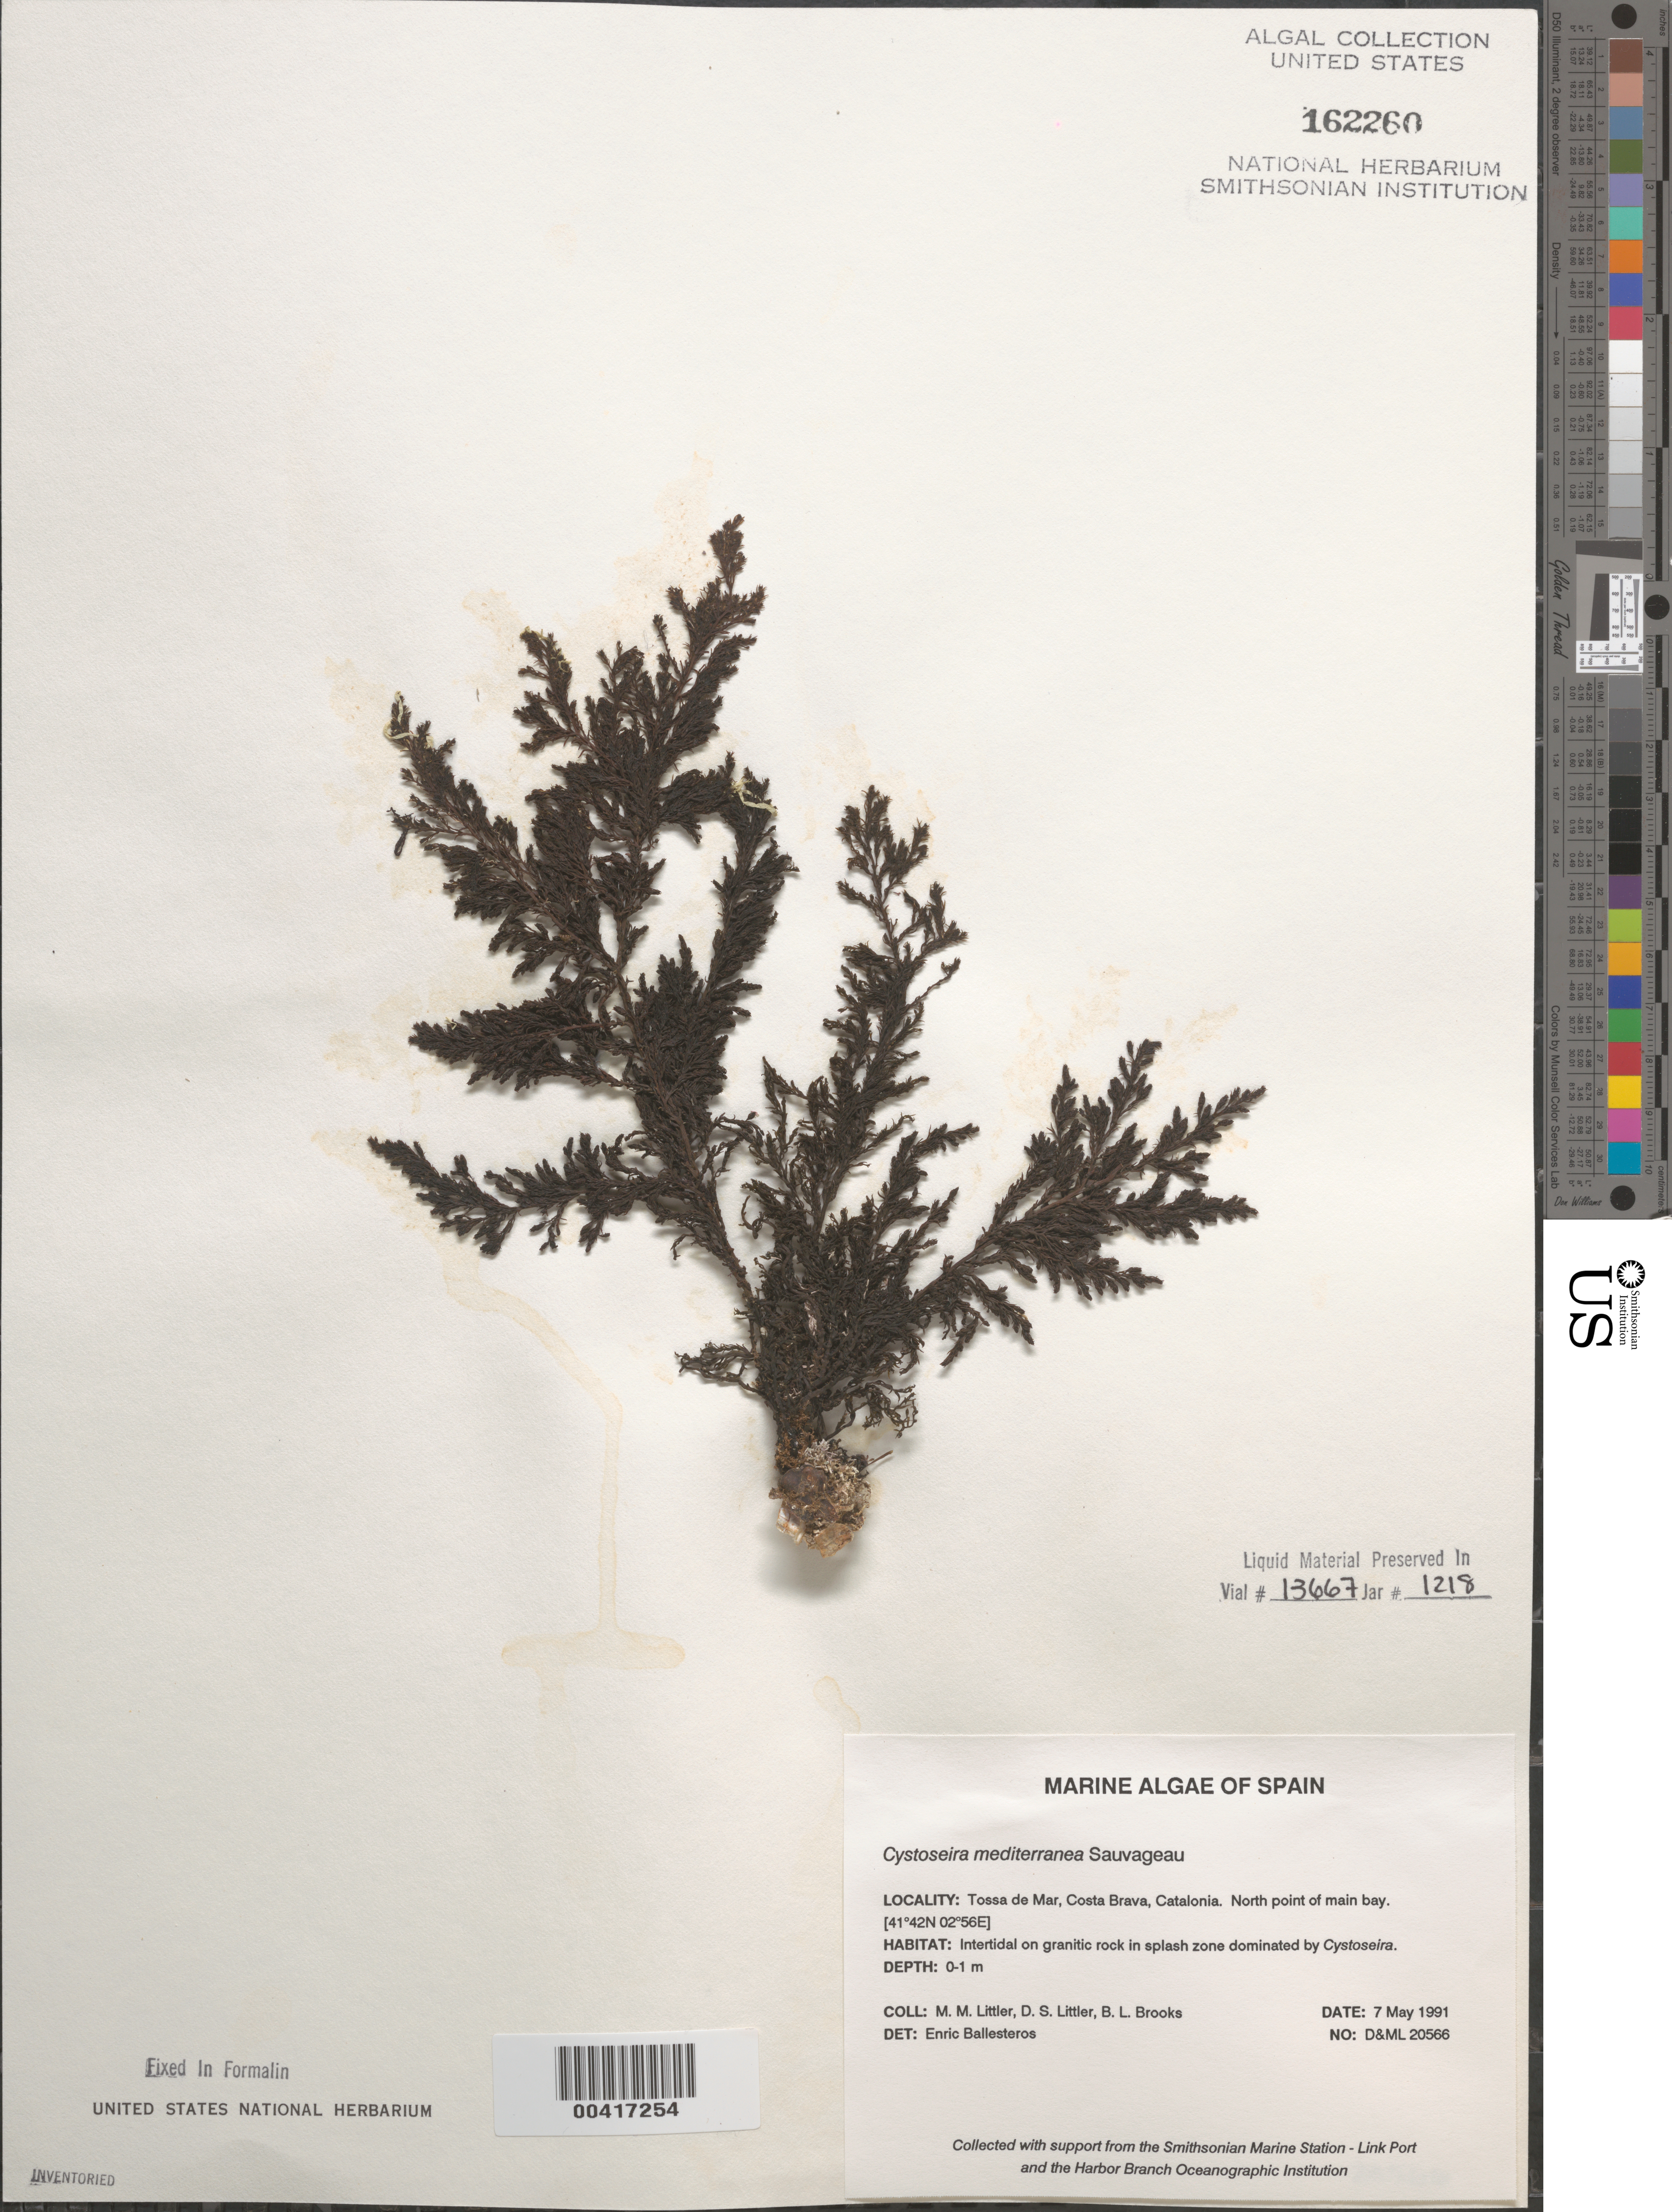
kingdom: Chromista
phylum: Ochrophyta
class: Phaeophyceae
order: Fucales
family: Sargassaceae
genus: Ericaria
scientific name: Ericaria mediterranea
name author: (Sauvageau) Molinari & Guiry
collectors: M. M. Littler, D. S. Littler & B. Brooks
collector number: D&ML 20566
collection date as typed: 07 May 1991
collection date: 1991-05-07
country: Spain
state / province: Catalunya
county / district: Girona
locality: Tossa de mar, costa brava, catalonia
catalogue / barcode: US 162260